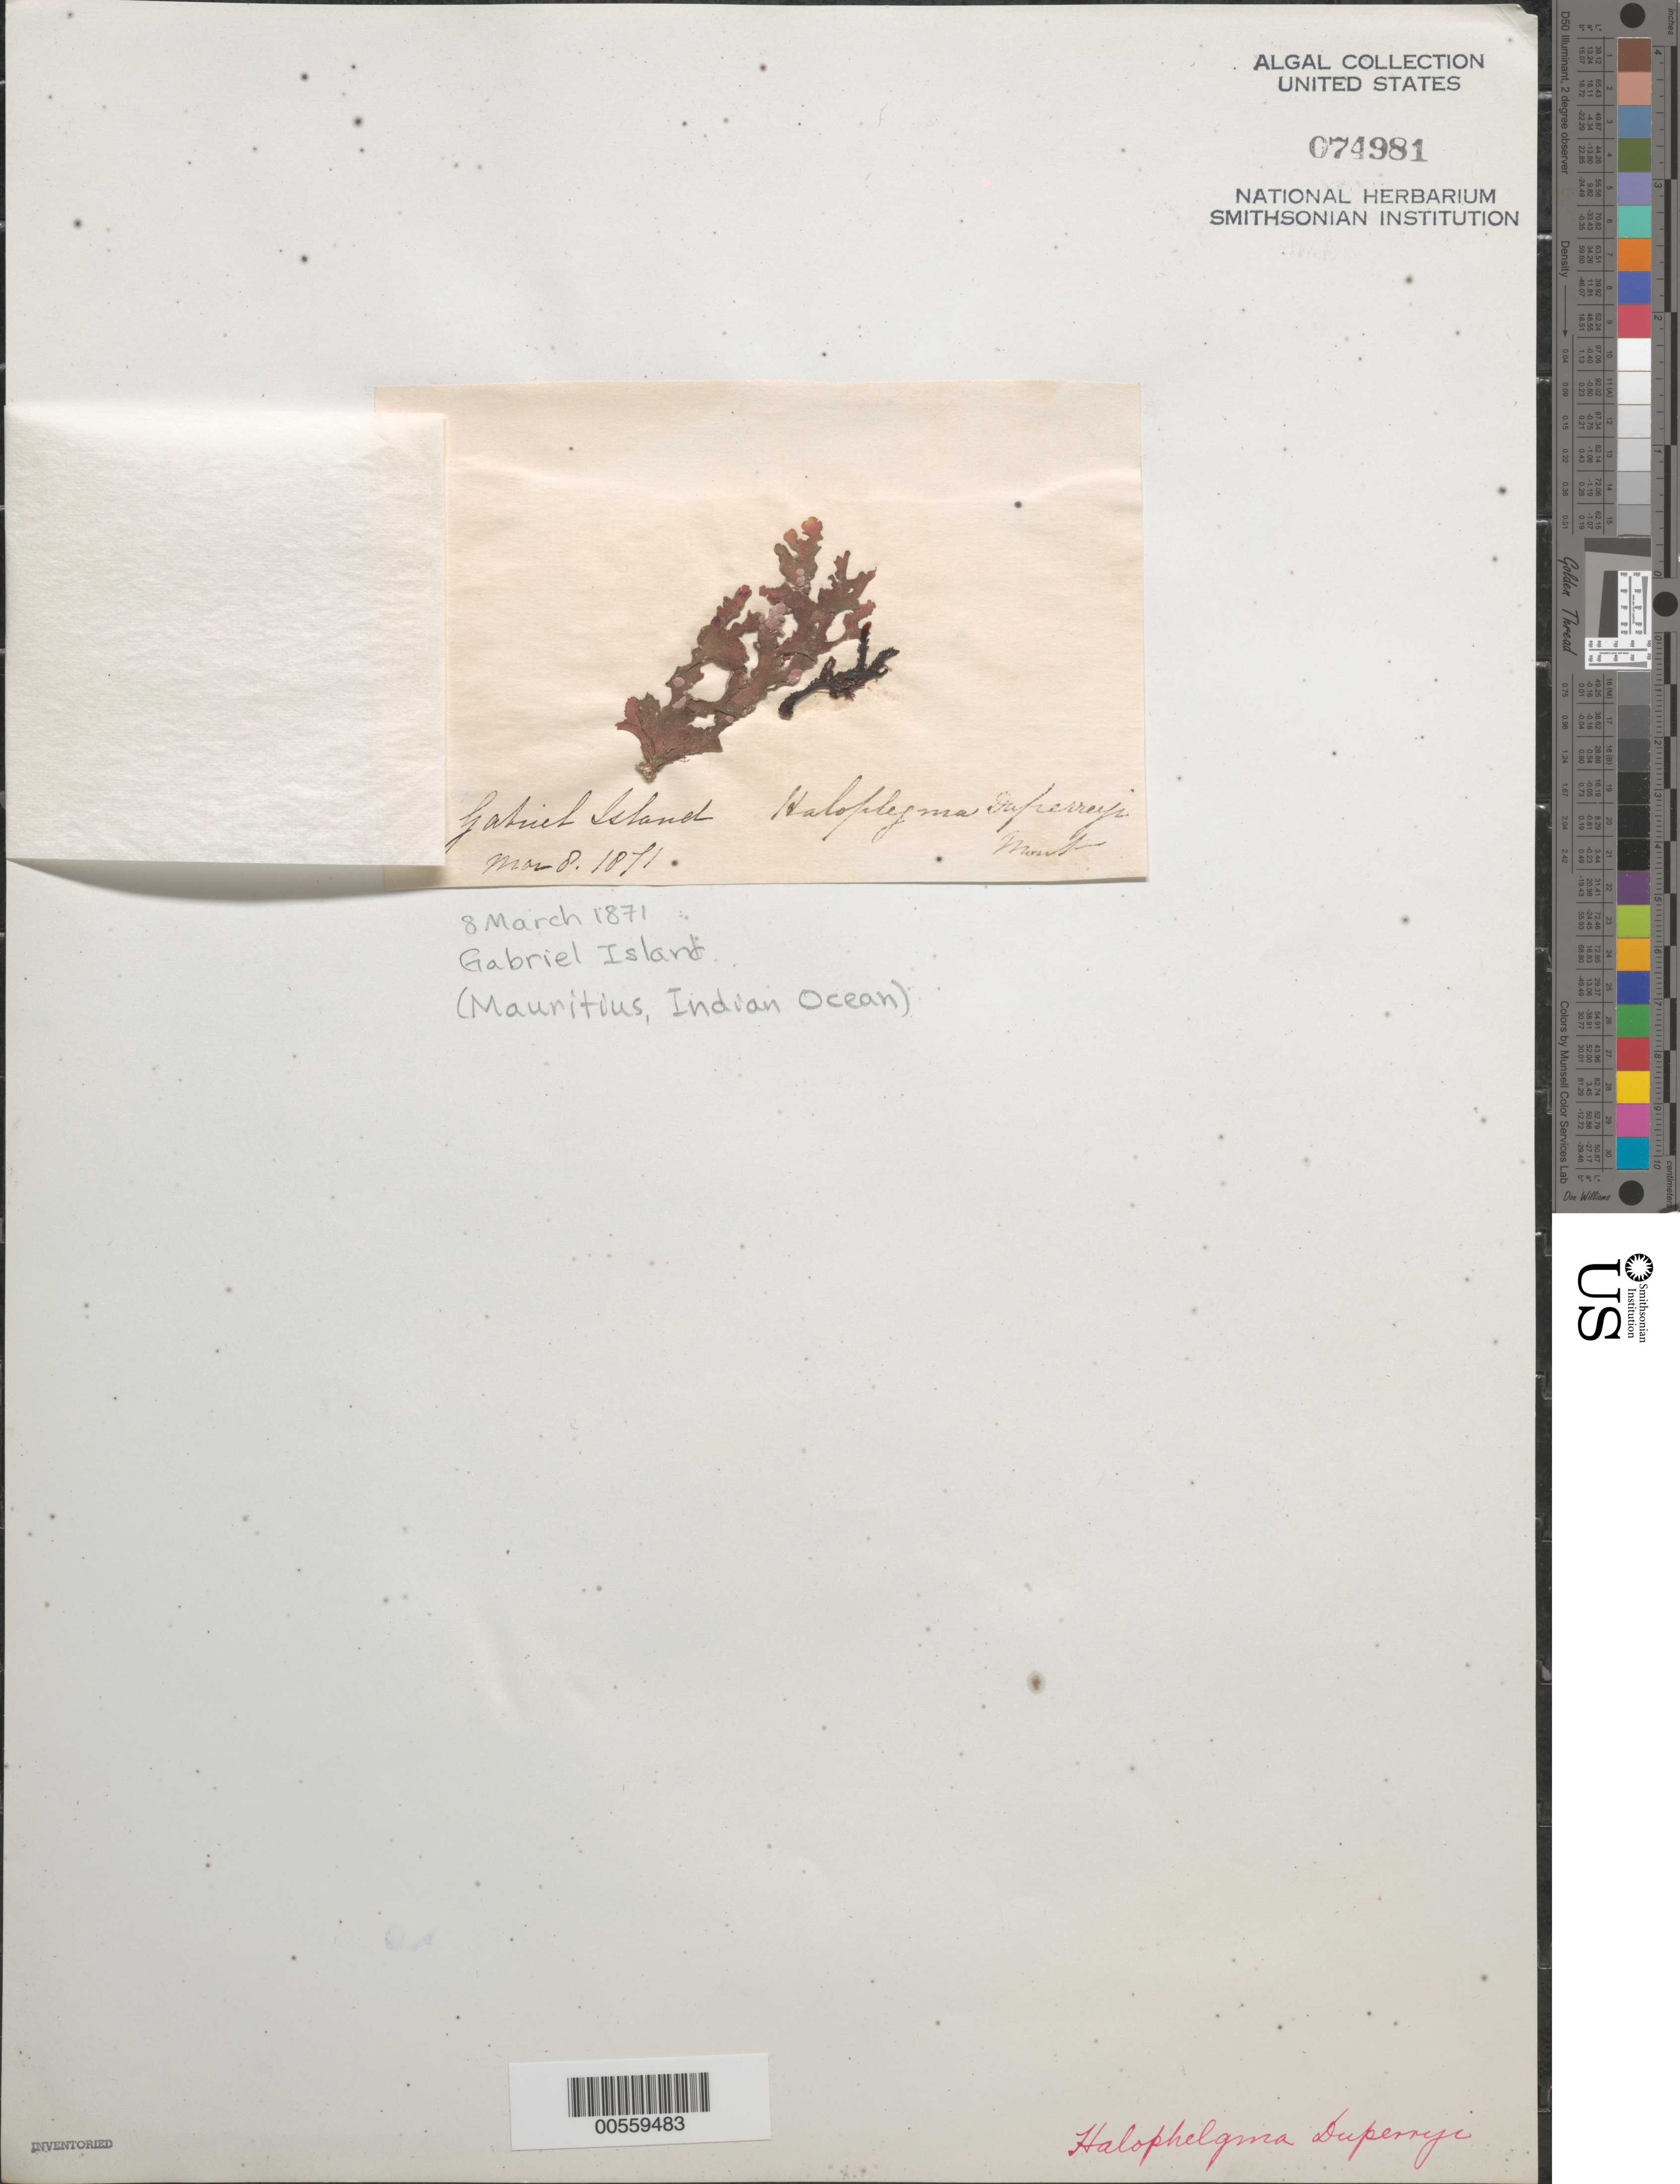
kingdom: Plantae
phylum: Rhodophyta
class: Florideophyceae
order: Ceramiales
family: Wrangeliaceae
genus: Haloplegma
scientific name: Haloplegma duperreyi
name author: Mont.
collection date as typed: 08 Mar 1871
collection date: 1871-03-08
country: Mauritius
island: Gabriel Island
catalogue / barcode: US 74981